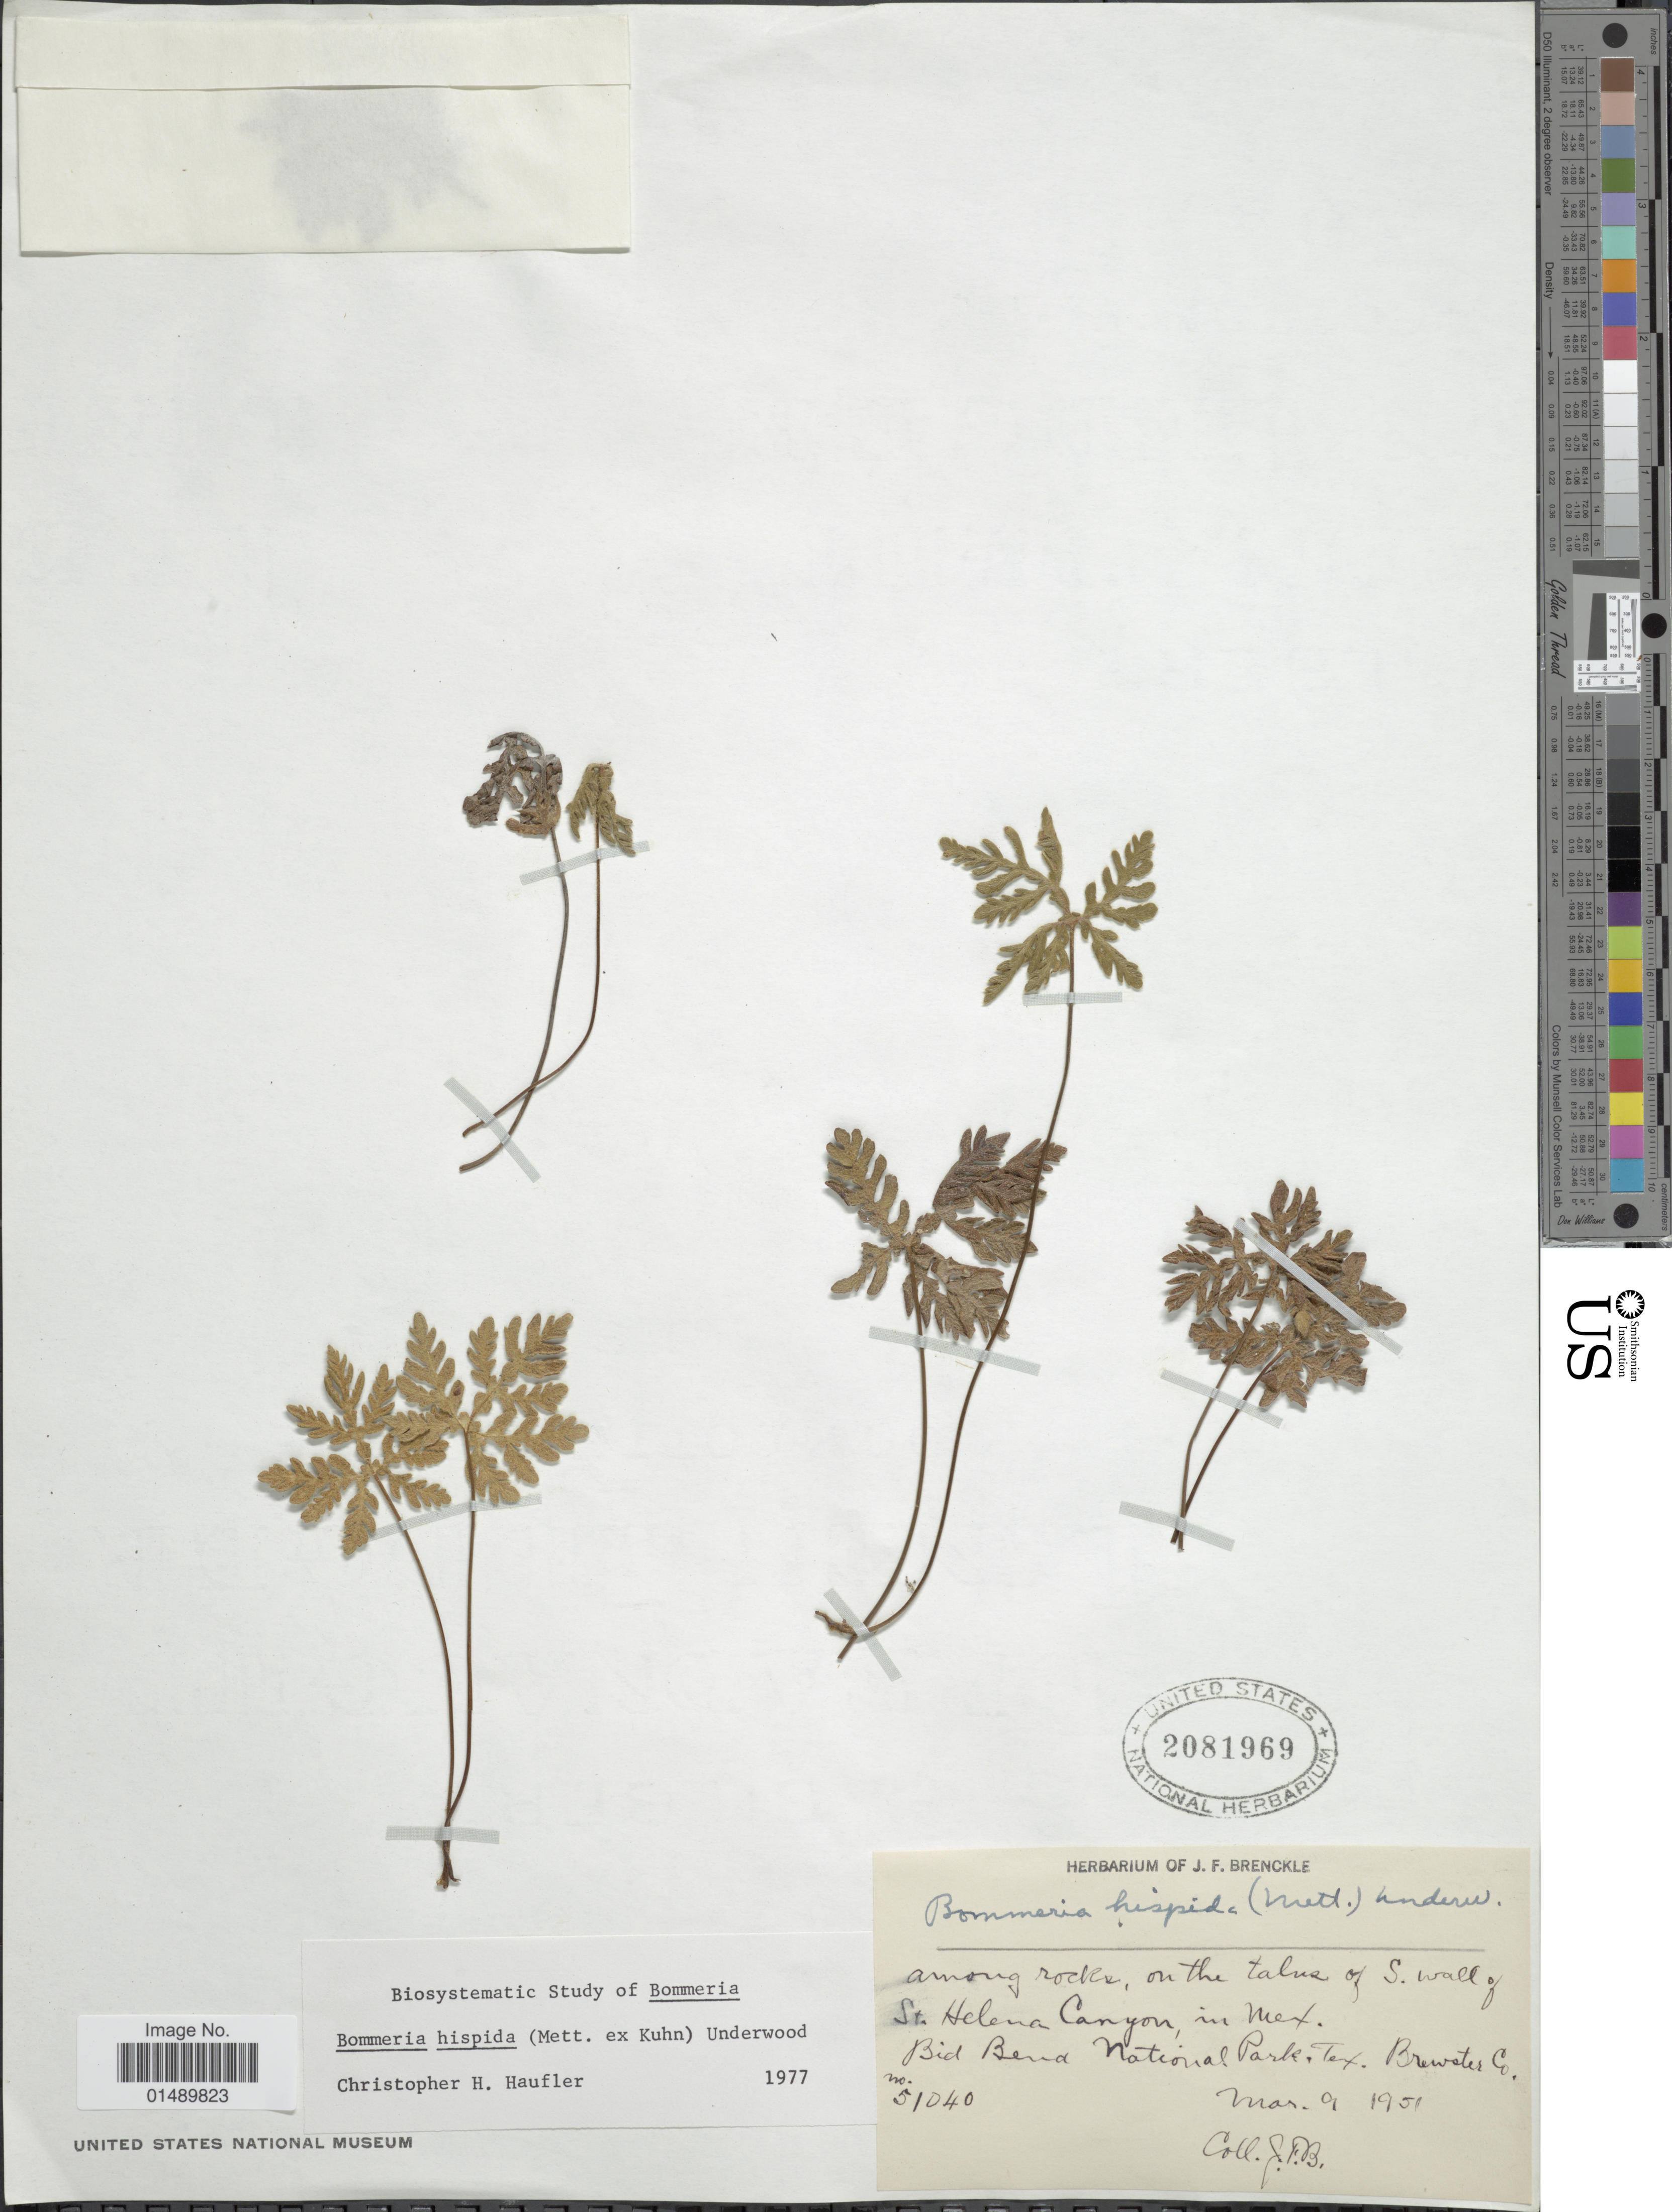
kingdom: Plantae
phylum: Tracheophyta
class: Polypodiopsida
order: Polypodiales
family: Pteridaceae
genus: Bommeria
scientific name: Bommeria hispida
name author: (Mett. ex Kuhn) Underw.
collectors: J. Brenckle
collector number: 51040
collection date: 1951-03-09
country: United States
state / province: Texas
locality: Texas, among rocks, on the taluz of S. wall of St. Helena Canyon in Mexico, Bid Bend National Park. Brewster Co.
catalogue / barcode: US 2081969